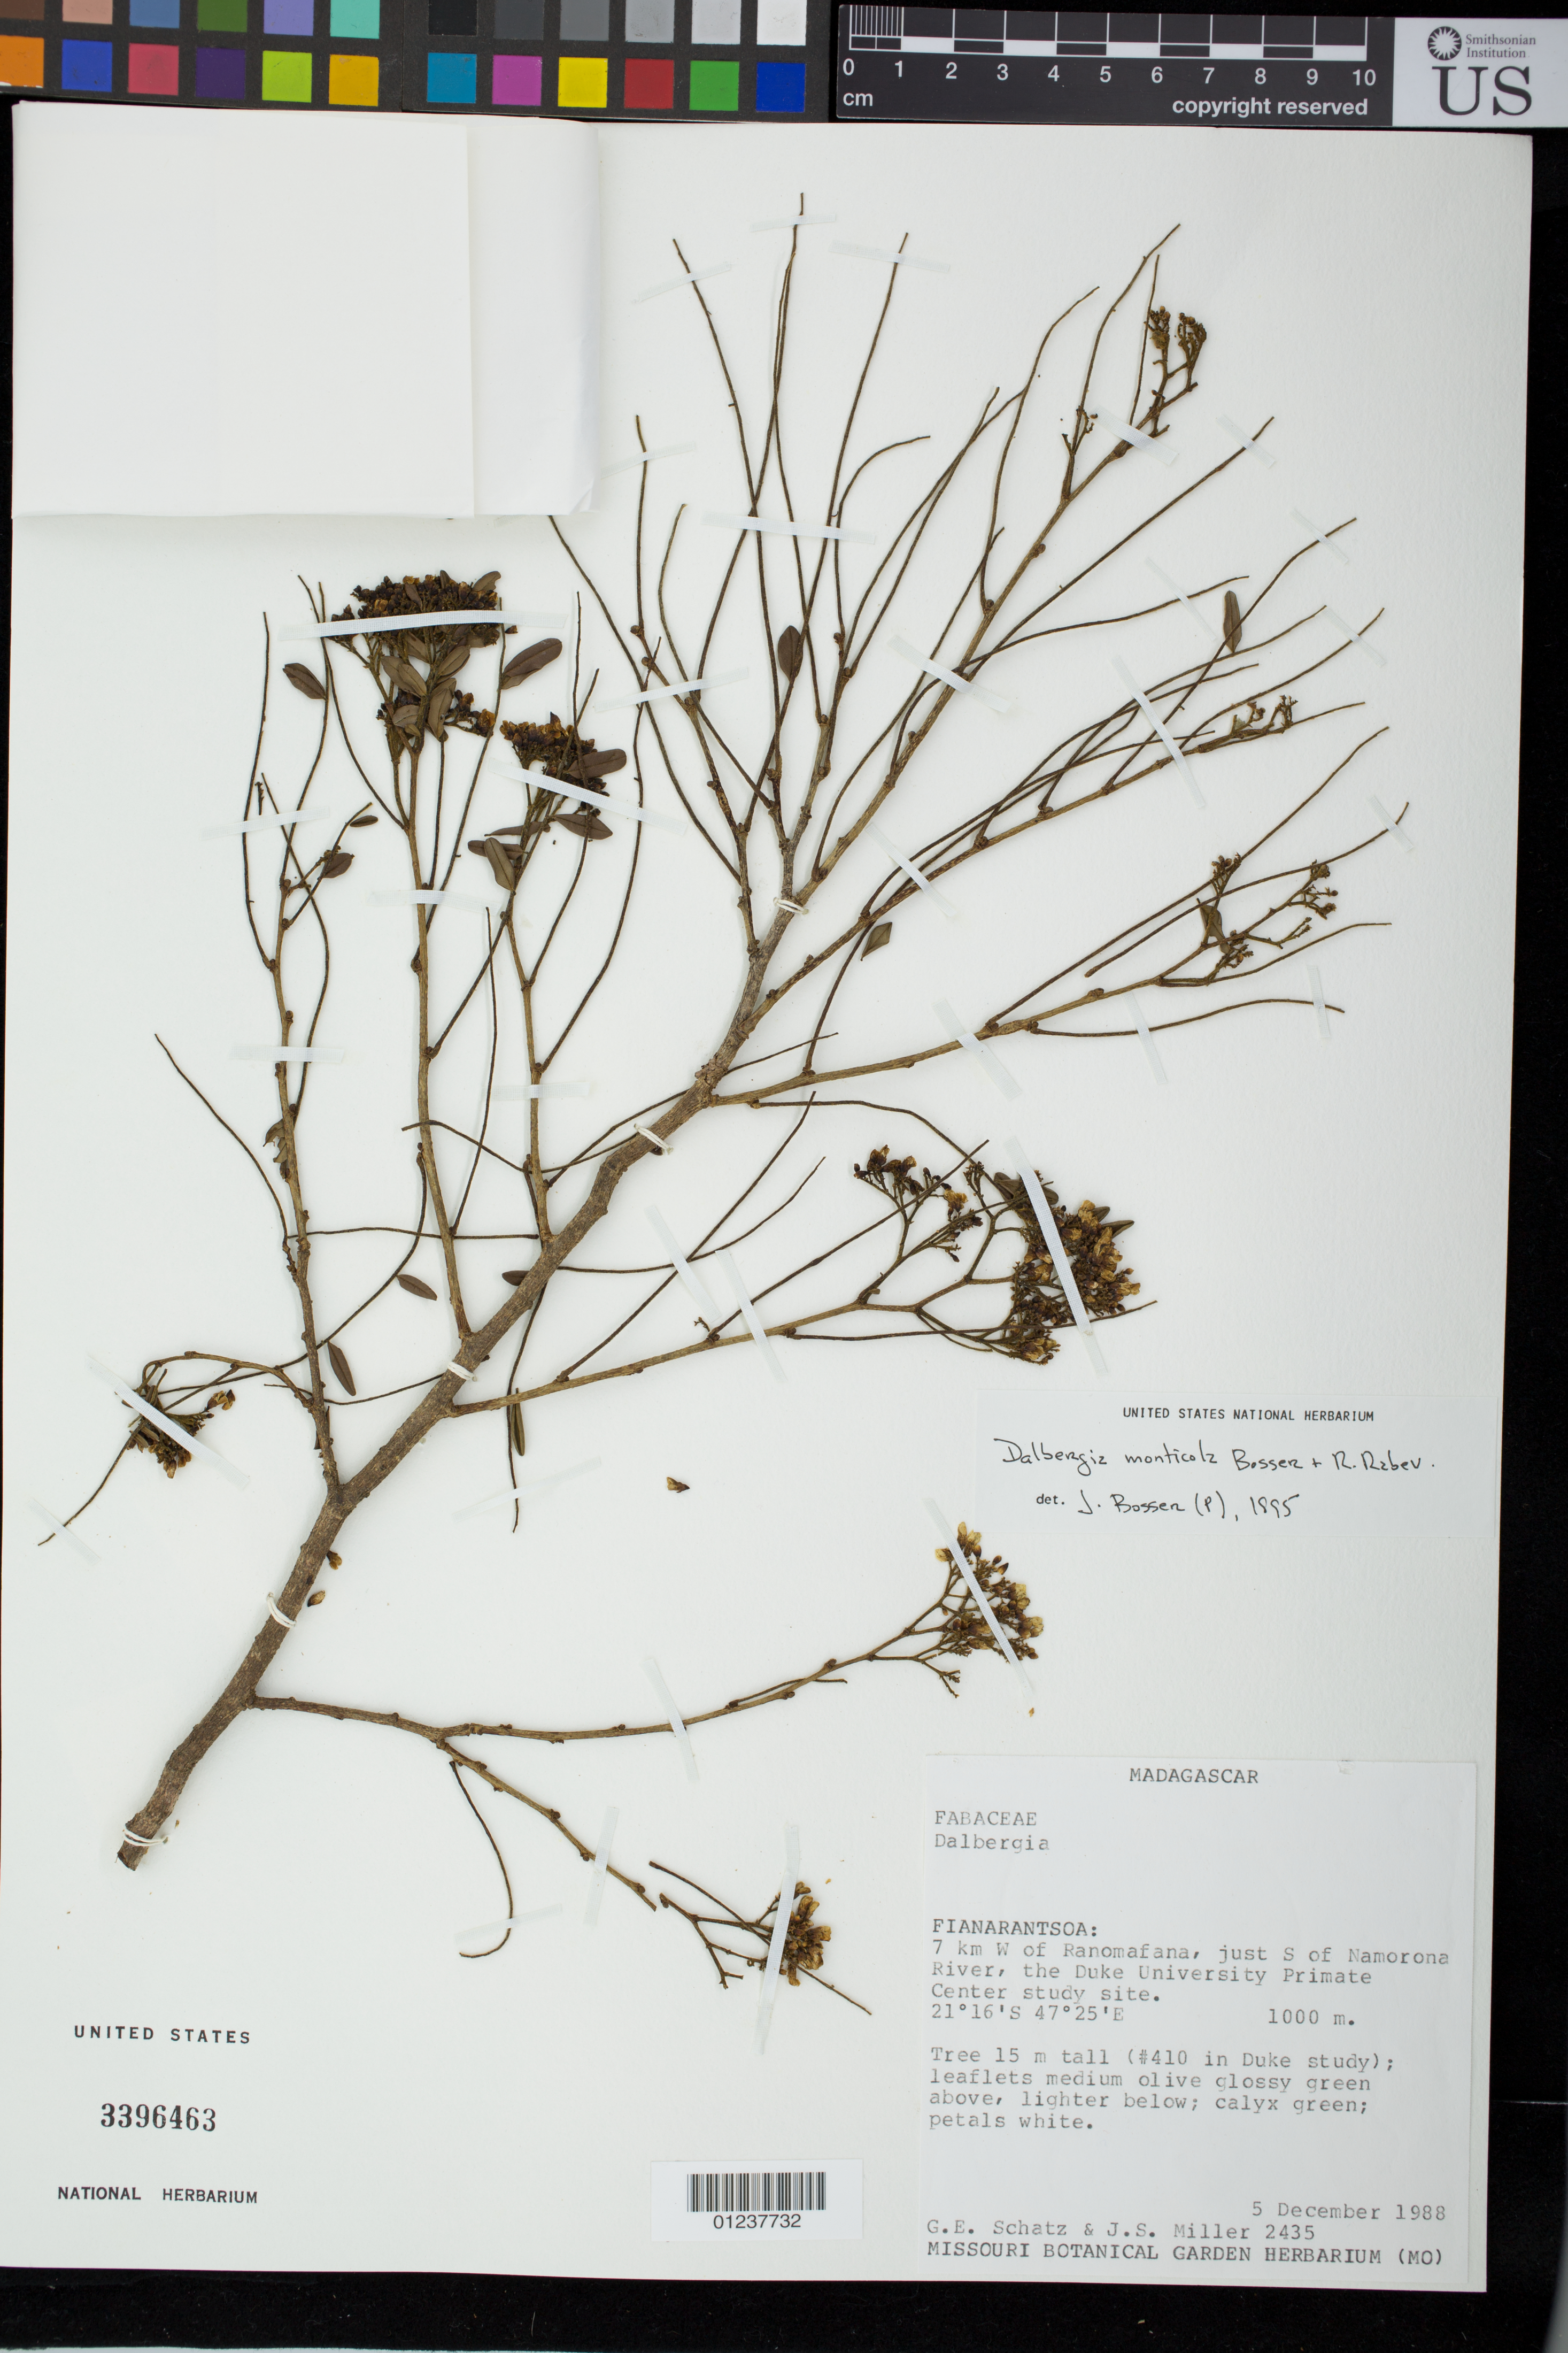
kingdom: Plantae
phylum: Tracheophyta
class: Magnoliopsida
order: Fabales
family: Fabaceae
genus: Dalbergia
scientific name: Dalbergia monticola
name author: Bosser & R. Rabev.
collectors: G. Schatz & J. S. Miller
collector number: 2435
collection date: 1988-12-05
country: Madagascar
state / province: Vatovavy Fitovinany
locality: Fianarantsoa: 7 km W of Ranomafana, just S of Namorona River, the Duke University Primate Center study site.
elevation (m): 1000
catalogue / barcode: US 3396463